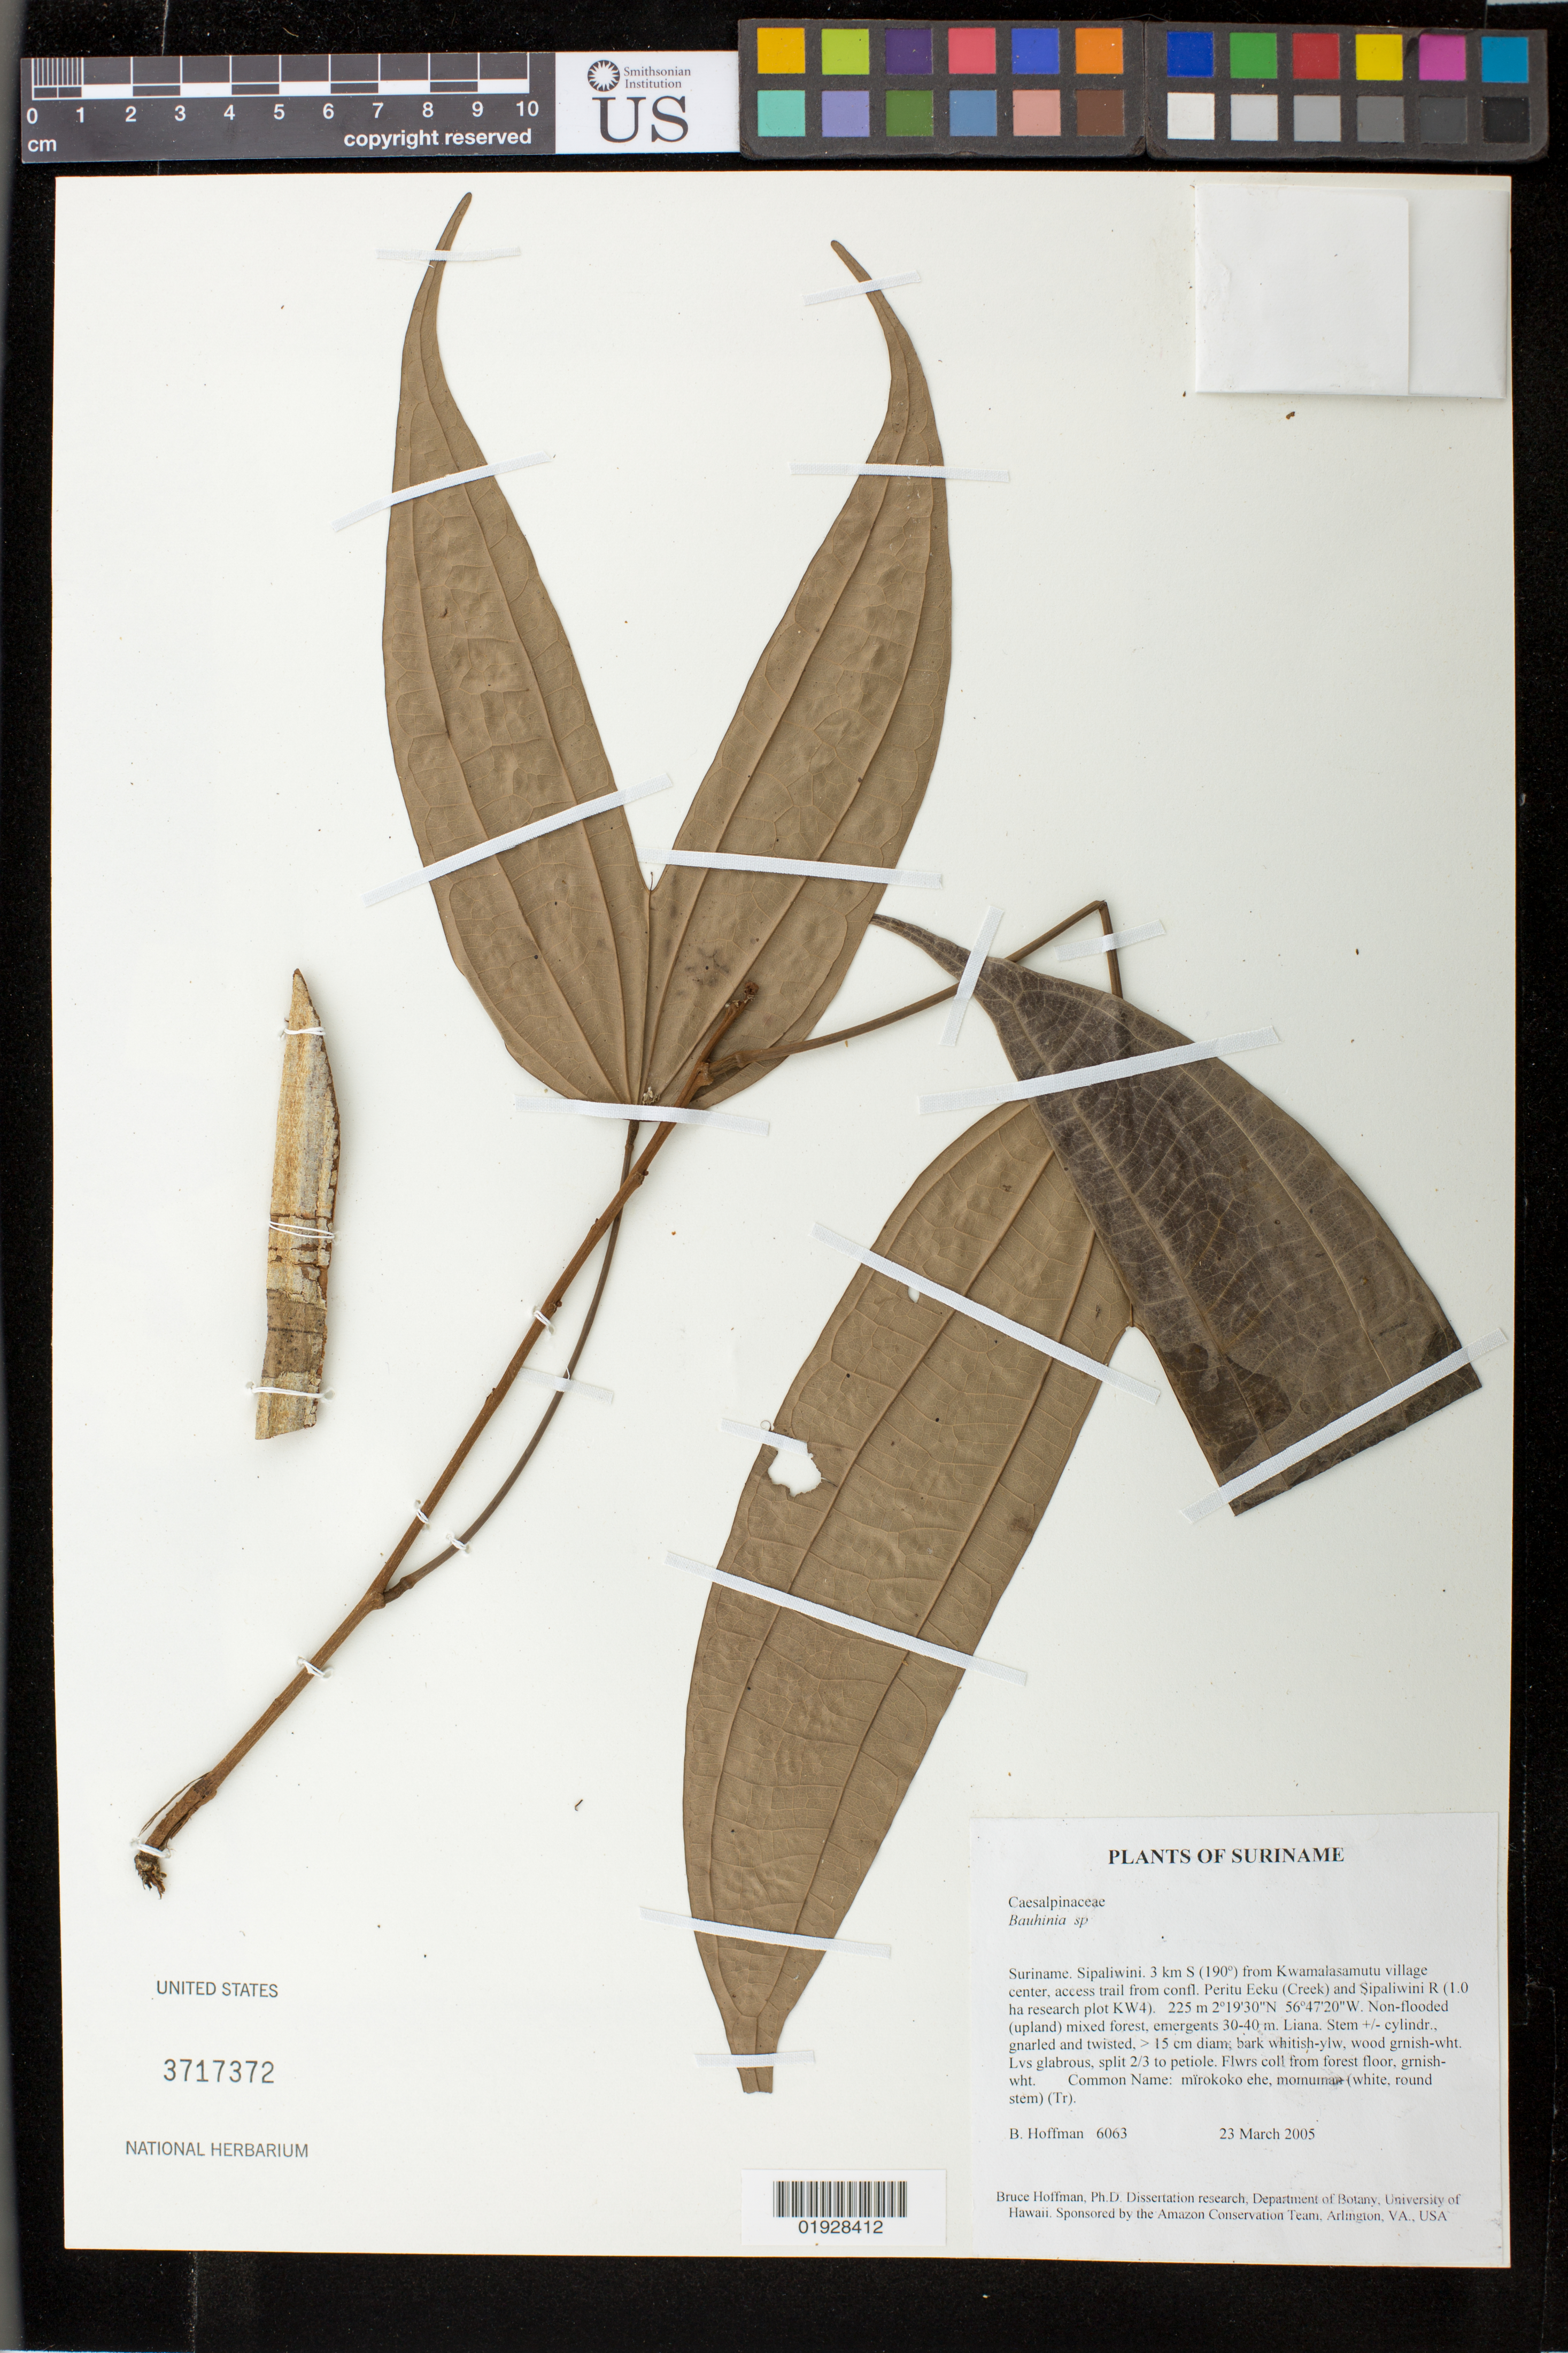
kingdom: Plantae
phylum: Tracheophyta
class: Magnoliopsida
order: Fabales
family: Fabaceae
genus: Bauhinia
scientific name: Bauhinia sp.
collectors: B. Hoffman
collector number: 6063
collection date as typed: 23 March 2005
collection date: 2005-03-23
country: Suriname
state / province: Sipaliwini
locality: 3 km S (190º) from Kwamalasamutu village center, access trail from confl. Peritu Eeku (Creek) and Sipaliwini R (1.0 ha research plot KW4)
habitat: Non-flooded (upland) mixed forest, emergents 30-40 m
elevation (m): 225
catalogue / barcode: US 3717372